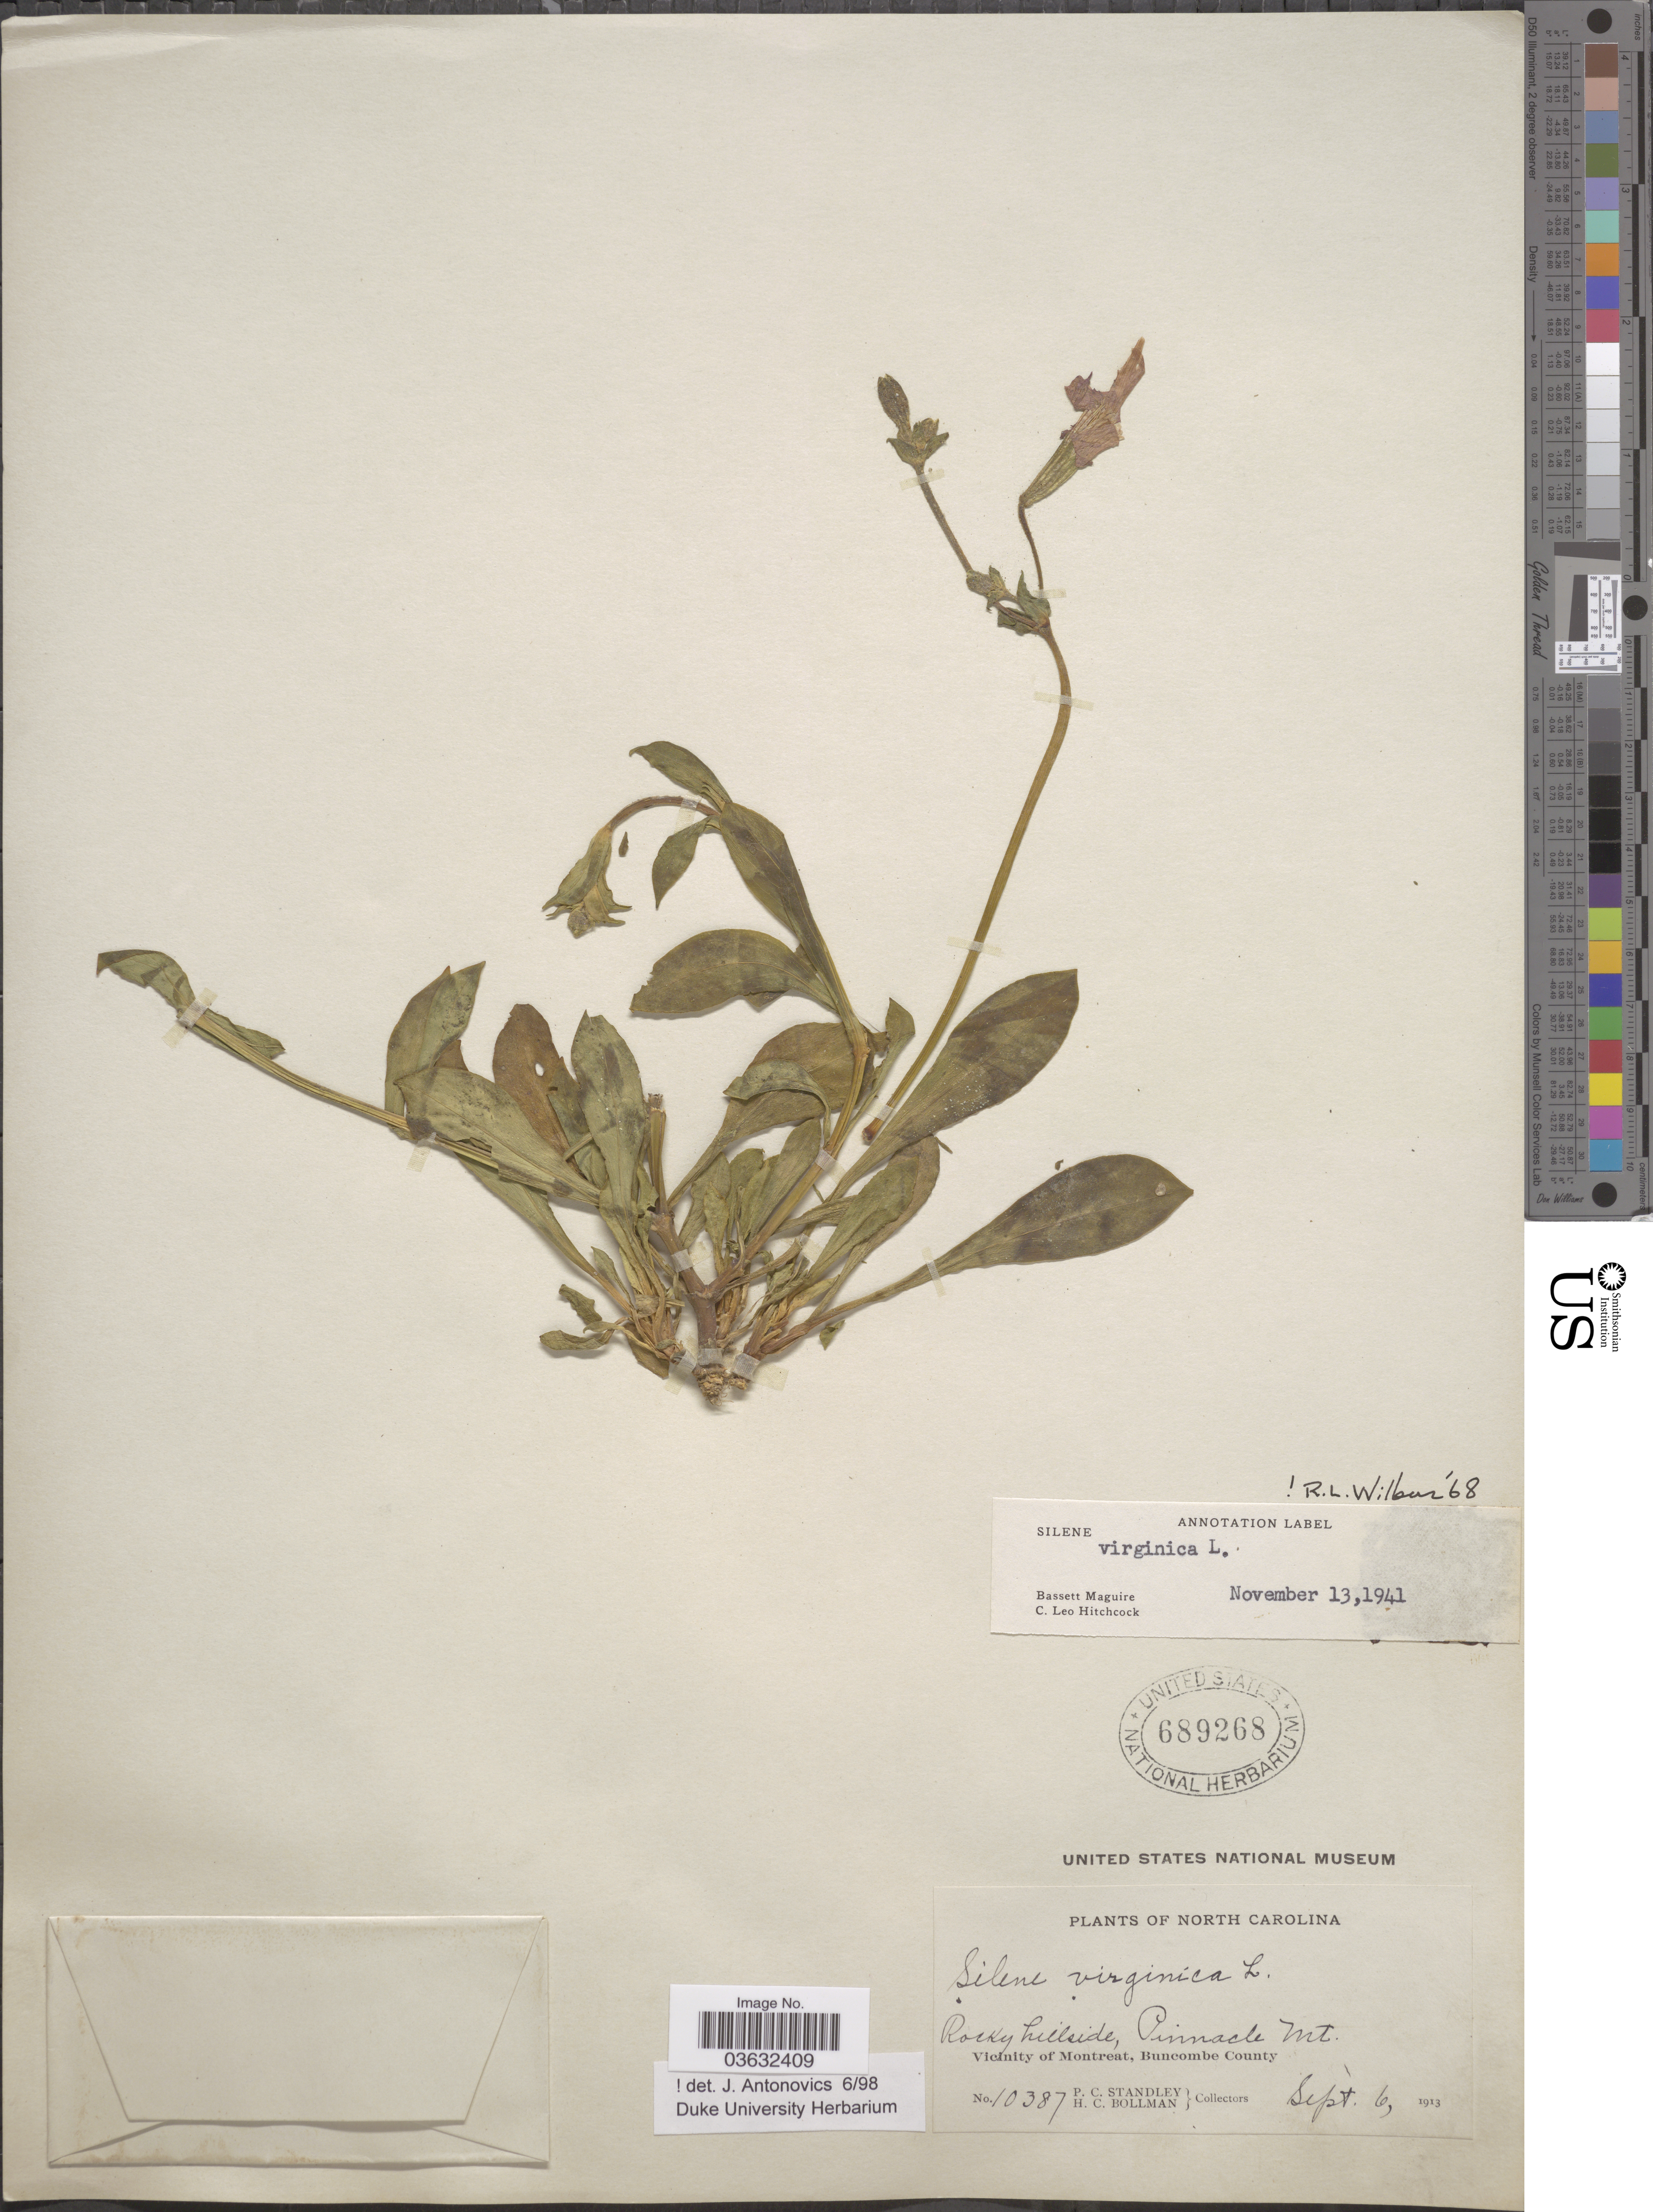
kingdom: Plantae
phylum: Tracheophyta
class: Magnoliopsida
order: Caryophyllales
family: Caryophyllaceae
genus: Silene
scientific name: Silene virginica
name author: L.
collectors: P. C. Standley & H. C. Bollman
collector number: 10387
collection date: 1913-09-06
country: United States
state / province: North Carolina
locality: Rocky hillside, Pinnacle Mt. Vicinity of Montreat, Buncombe County.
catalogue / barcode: US 689268